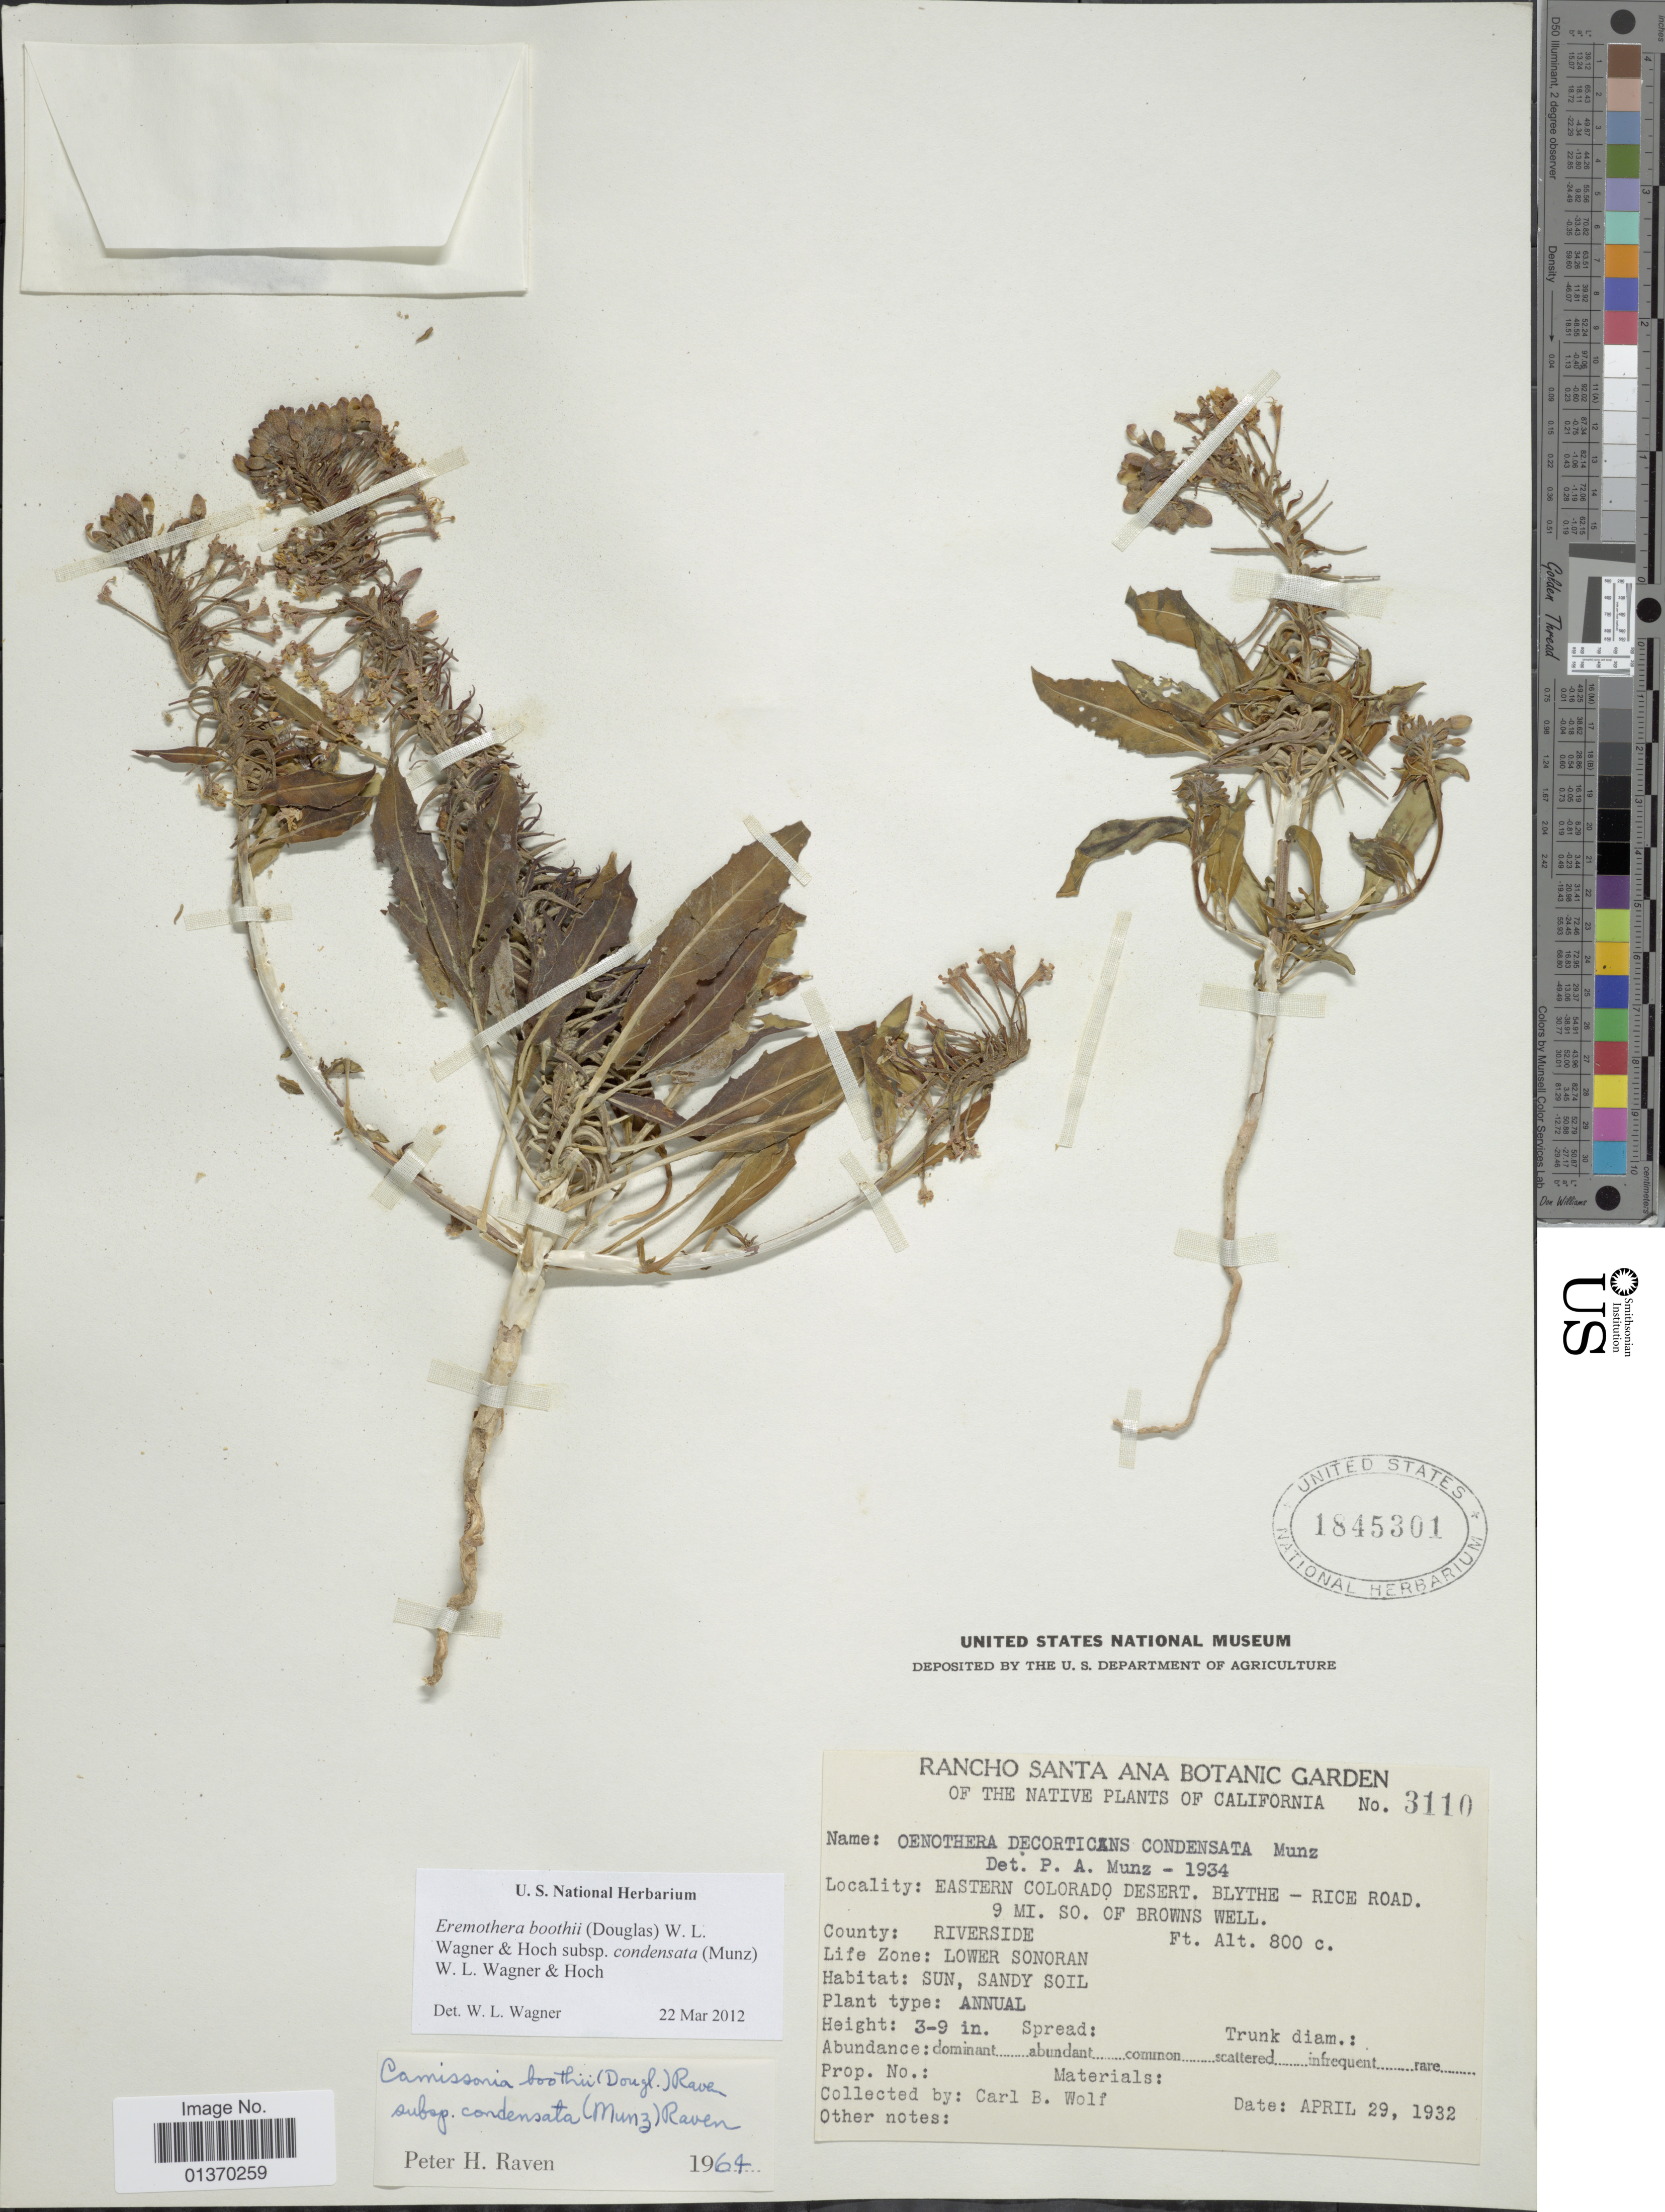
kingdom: Plantae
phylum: Tracheophyta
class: Magnoliopsida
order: Myrtales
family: Onagraceae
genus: Eremothera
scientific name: Eremothera boothii subsp. condensata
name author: (Munz) W.L. Wagner & Hoch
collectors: C. B. Wolf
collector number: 3110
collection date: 1932-04-29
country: United States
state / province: California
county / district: Riverside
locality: Eastern Colorado Desert, Blythe - Rice Road, 9 mi. so. of Browns Well, Riverside, Lower Sonoran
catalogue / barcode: US 1845301